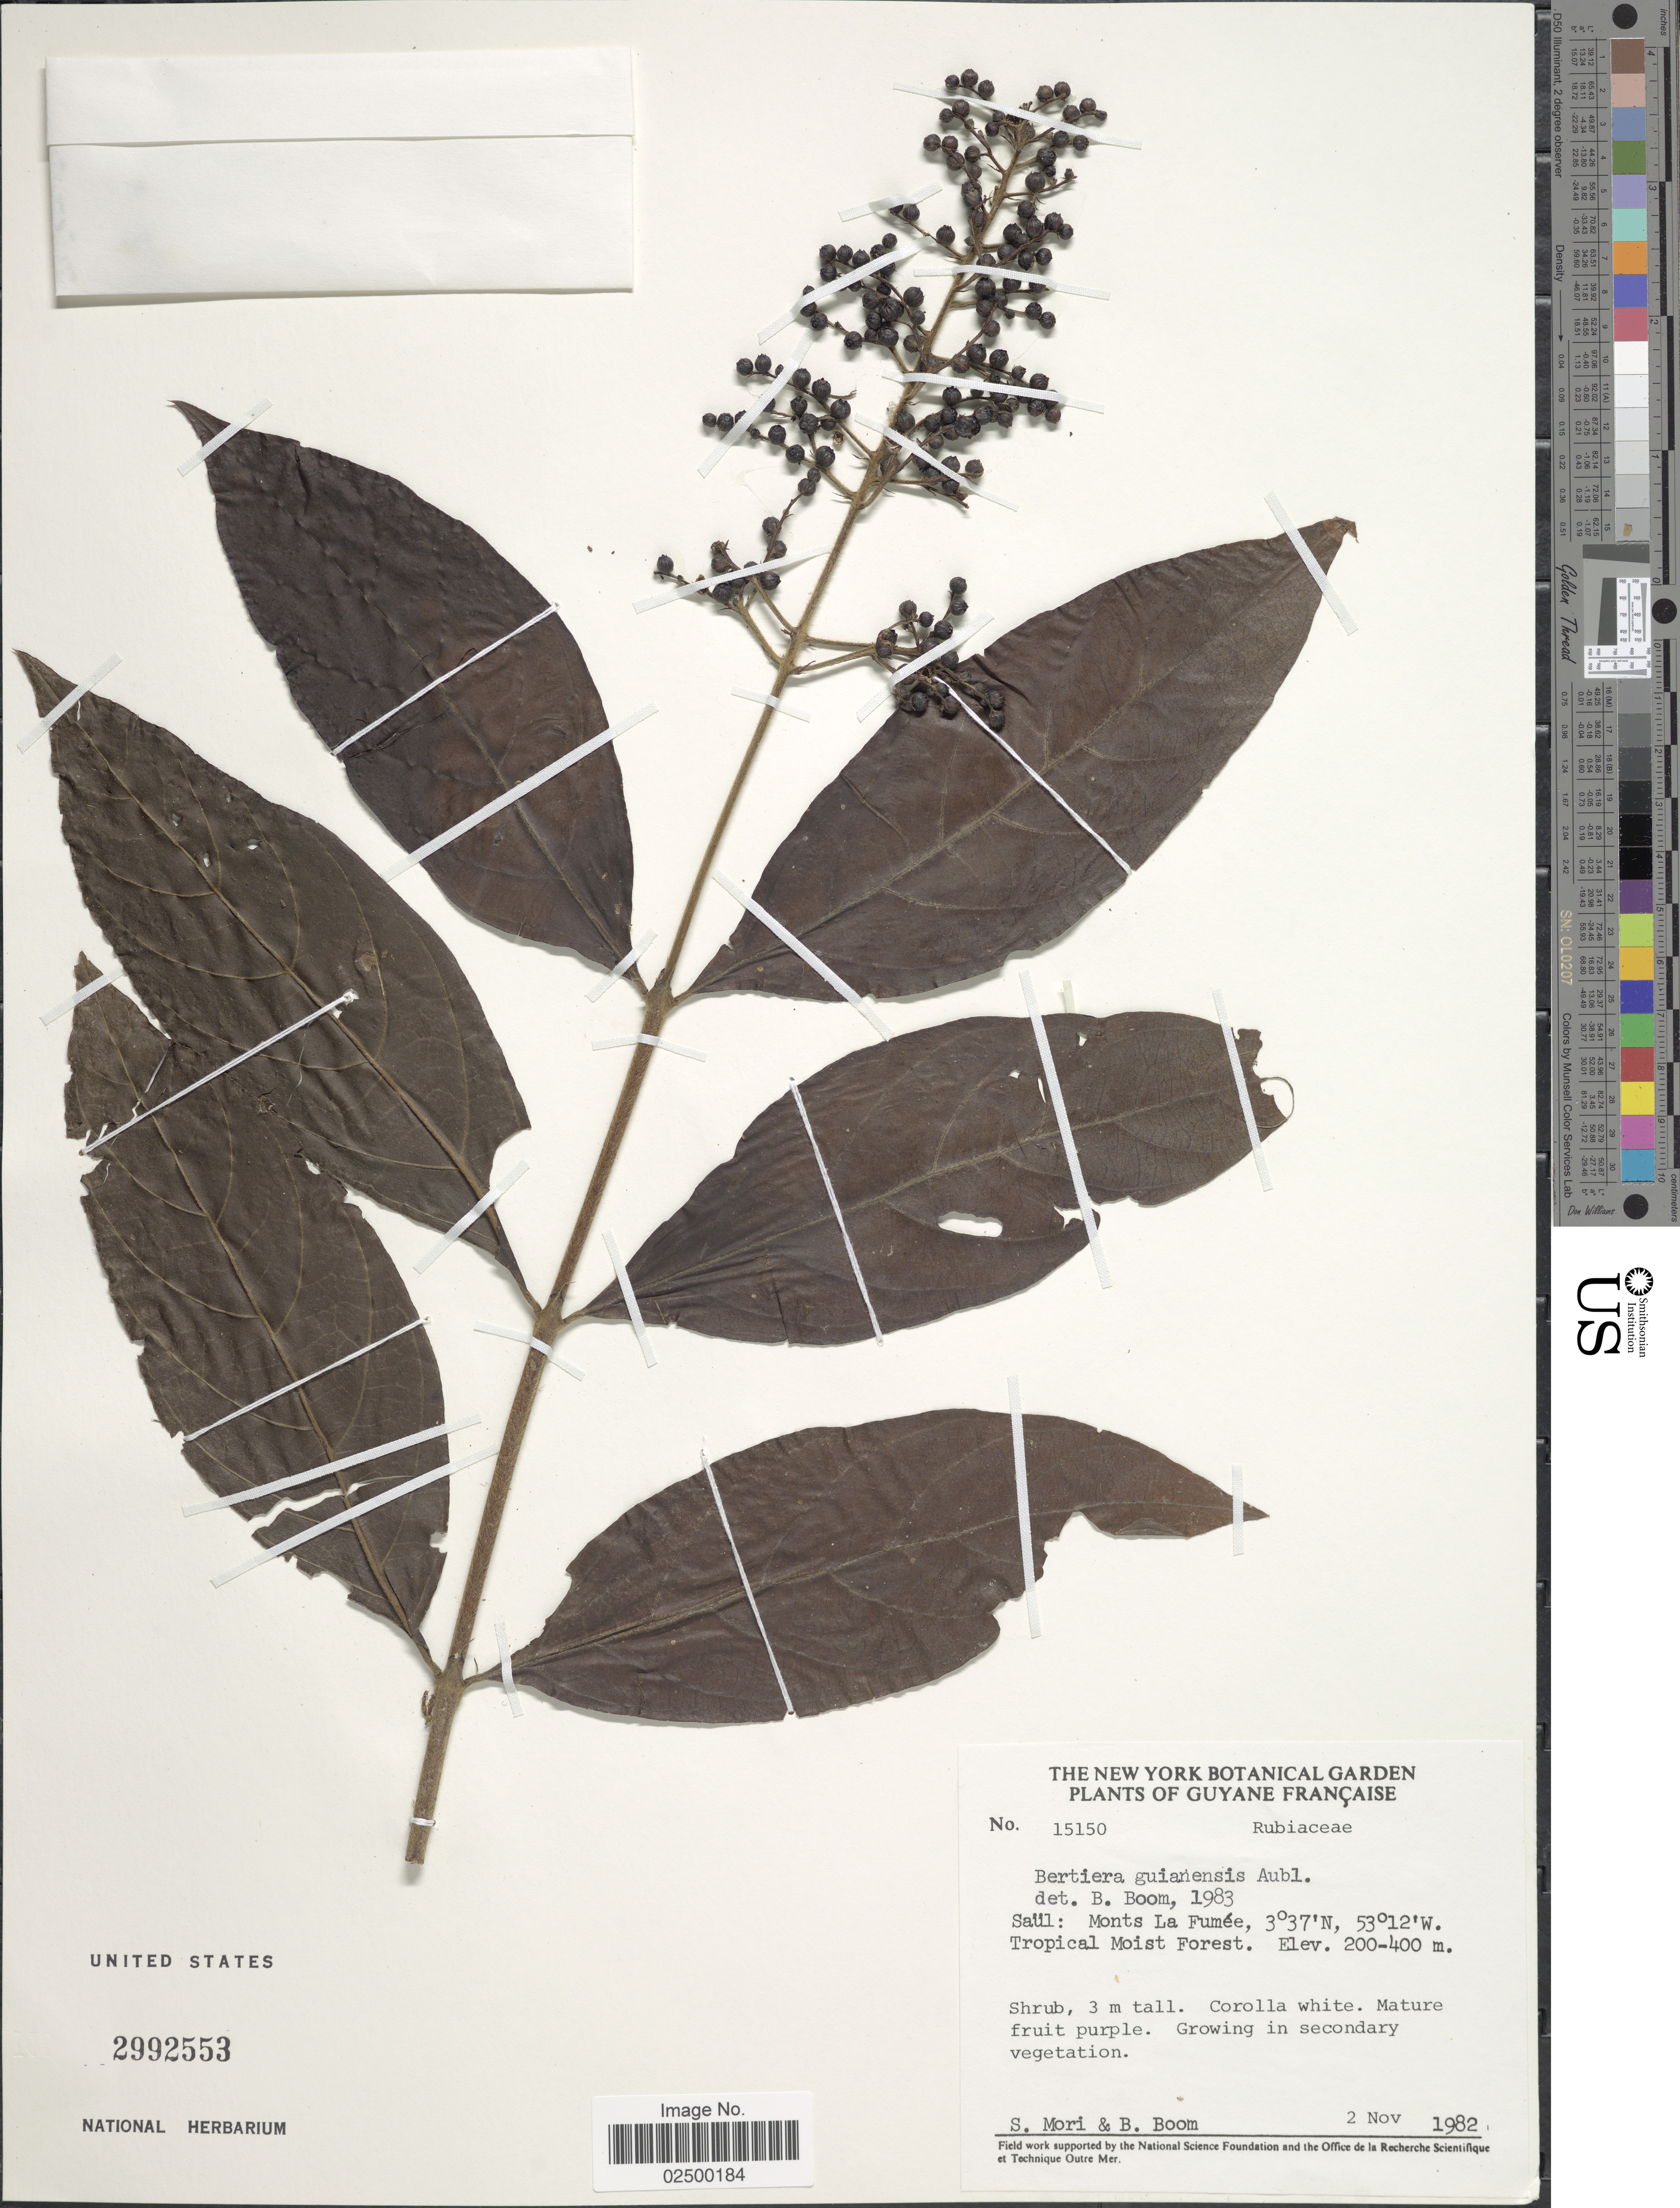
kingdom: Plantae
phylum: Tracheophyta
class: Magnoliopsida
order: Gentianales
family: Rubiaceae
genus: Bertiera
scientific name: Bertiera guianensis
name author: Aubl.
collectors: S. Mori & B. M. Boom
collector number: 15150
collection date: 1982-11-02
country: French Guiana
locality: Guyane Francaise, Saul: Monts La Fumee, tropical moist forest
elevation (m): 200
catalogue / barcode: US 2992553